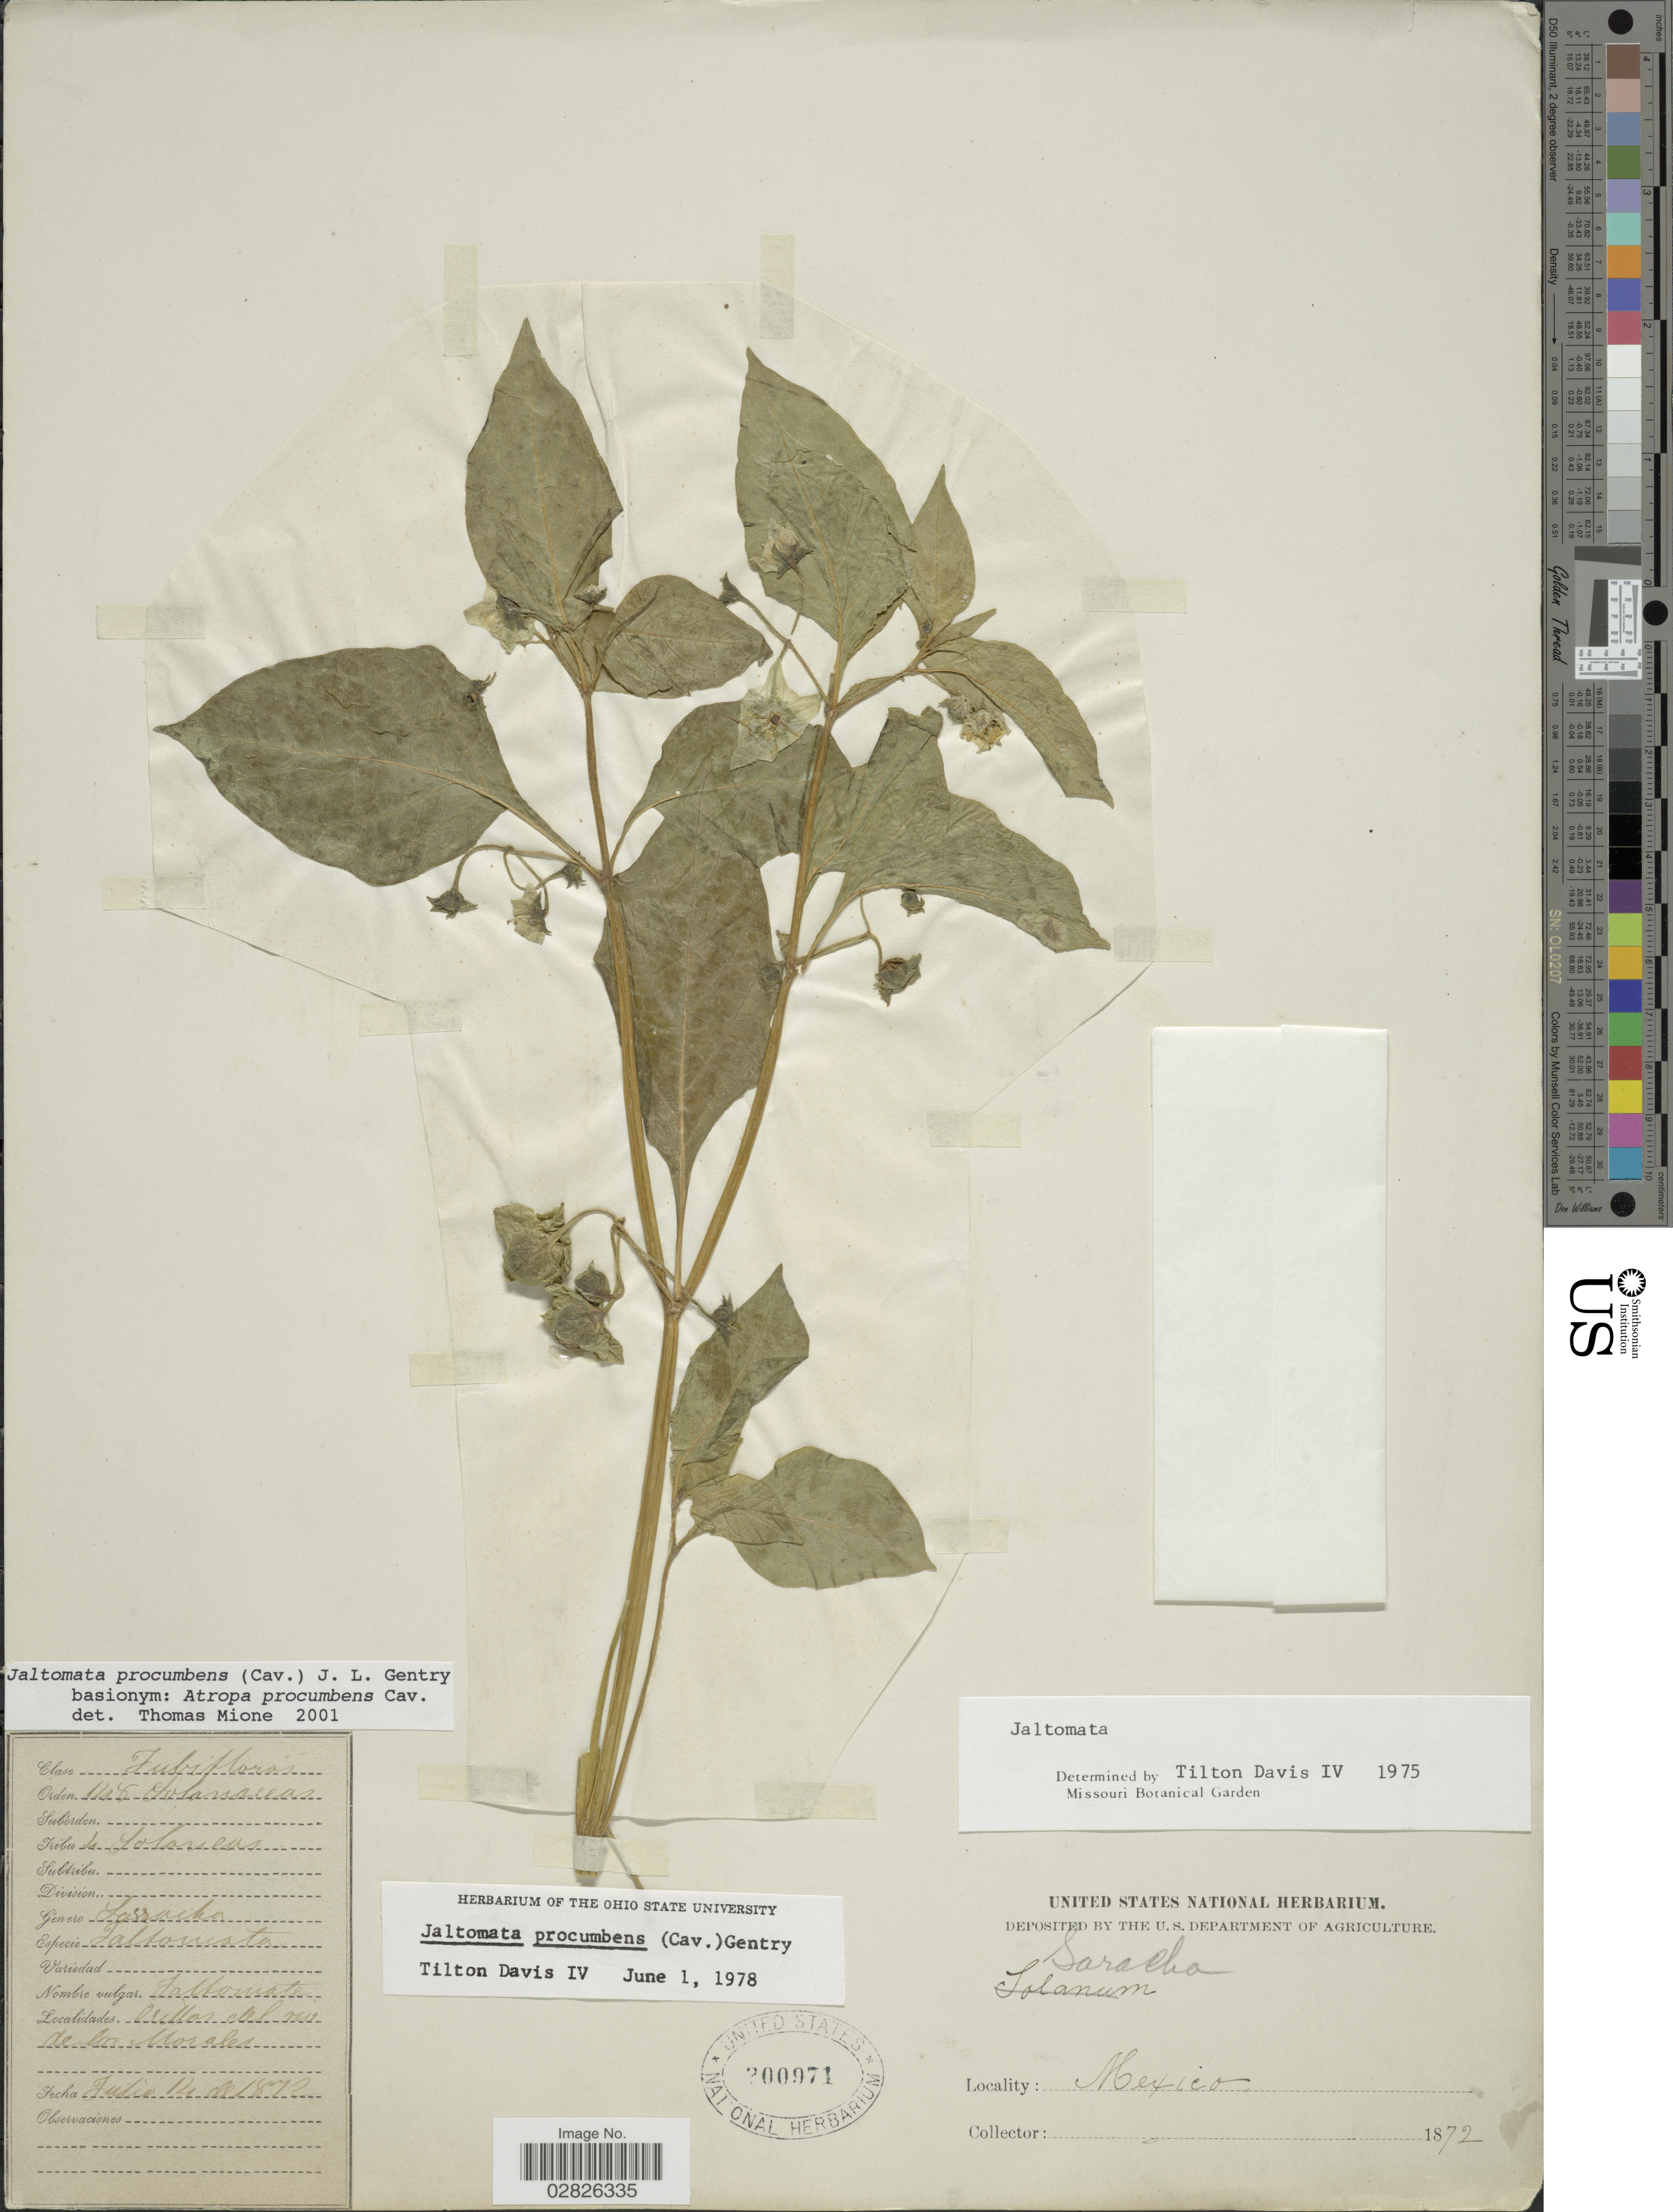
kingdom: Plantae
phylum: Tracheophyta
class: Magnoliopsida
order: Solanales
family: Solanaceae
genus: Jaltomata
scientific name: Jaltomata procumbens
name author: (Cav.) J.L. Gentry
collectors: ex herb. United States National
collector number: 148?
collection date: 1872-07-14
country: Mexico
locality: Orillas del rio de los Morales.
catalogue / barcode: US 200971